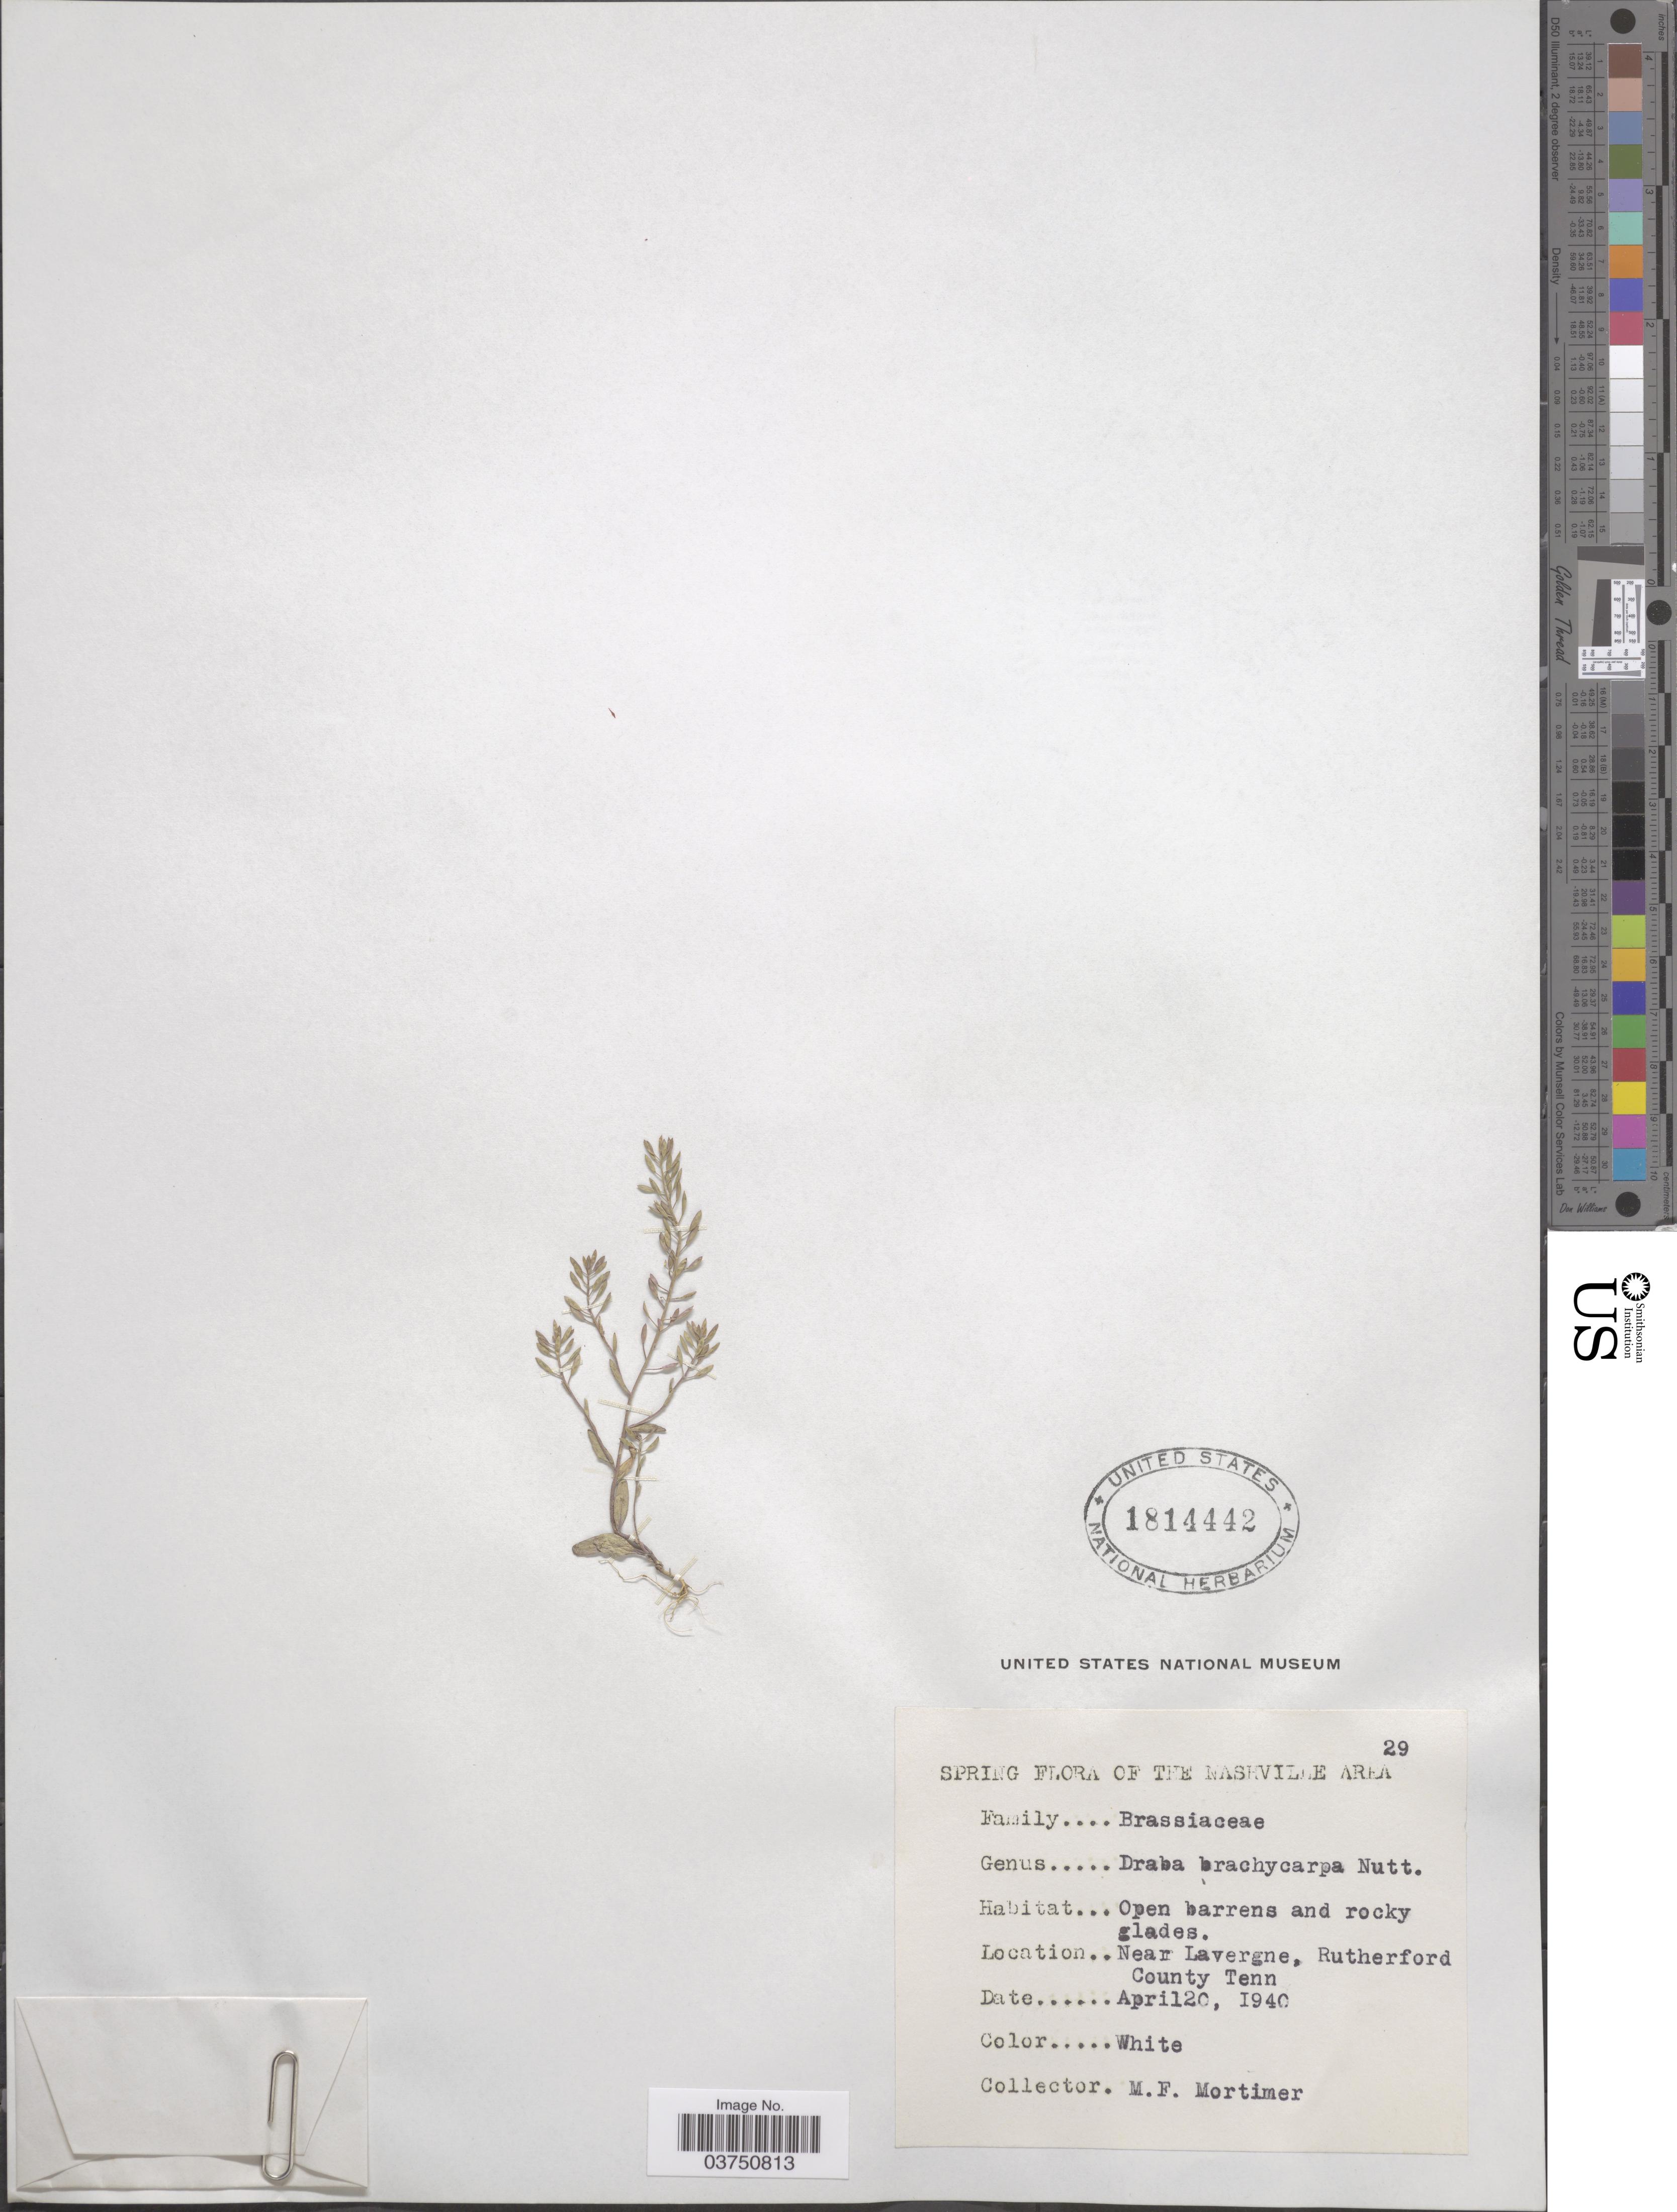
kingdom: Plantae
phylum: Tracheophyta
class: Magnoliopsida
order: Brassicales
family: Brassicaceae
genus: Draba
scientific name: Draba brachycarpa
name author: (Nutt.) Torr. & A. Gray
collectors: M. Mortimer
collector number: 29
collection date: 1940-04-20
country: United States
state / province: Tennessee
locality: The Nashville Area. Near Lavergne, Rutherford County.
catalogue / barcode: US 1814442